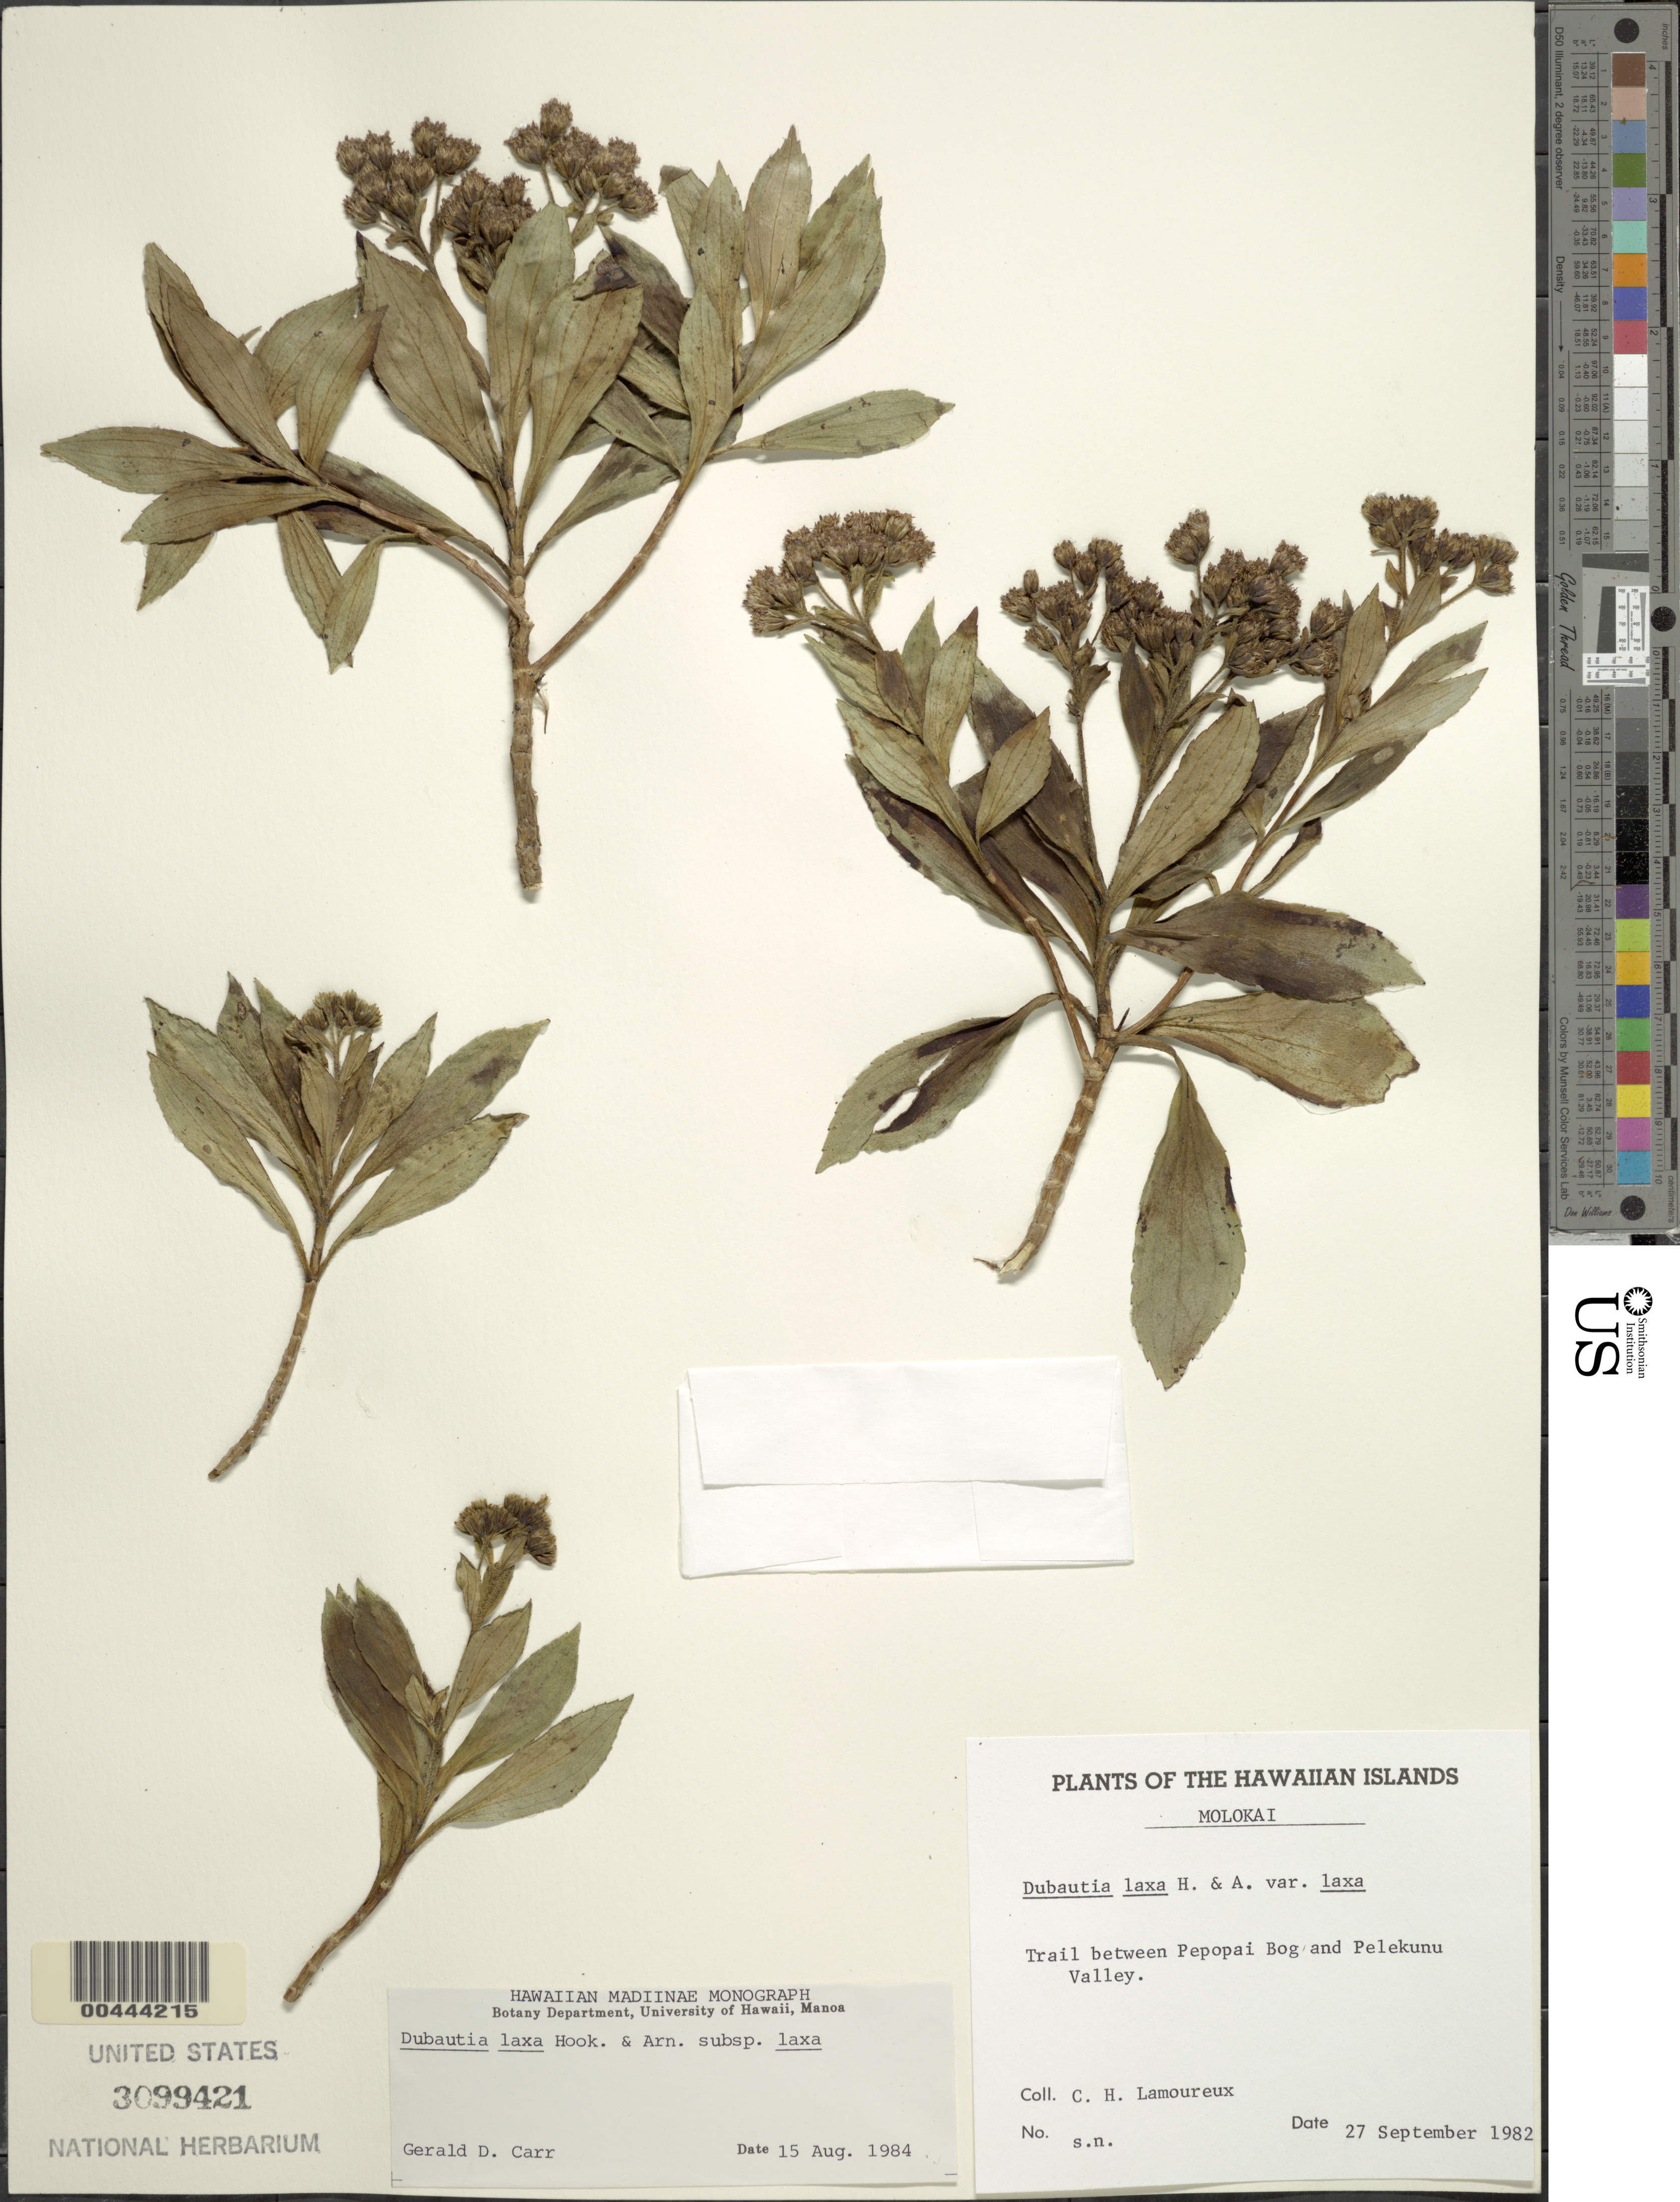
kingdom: Plantae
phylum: Tracheophyta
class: Magnoliopsida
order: Asterales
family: Asteraceae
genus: Dubautia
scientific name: Dubautia laxa subsp. laxa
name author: Hook. & Arn.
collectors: C. H. Lamoureux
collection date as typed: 27 Sep 1982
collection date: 1982-09-27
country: United States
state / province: Hawaii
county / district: Maui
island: Moloka'i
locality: Trail between Pepopai Bog and Pelekunu Valley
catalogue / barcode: US 3099421